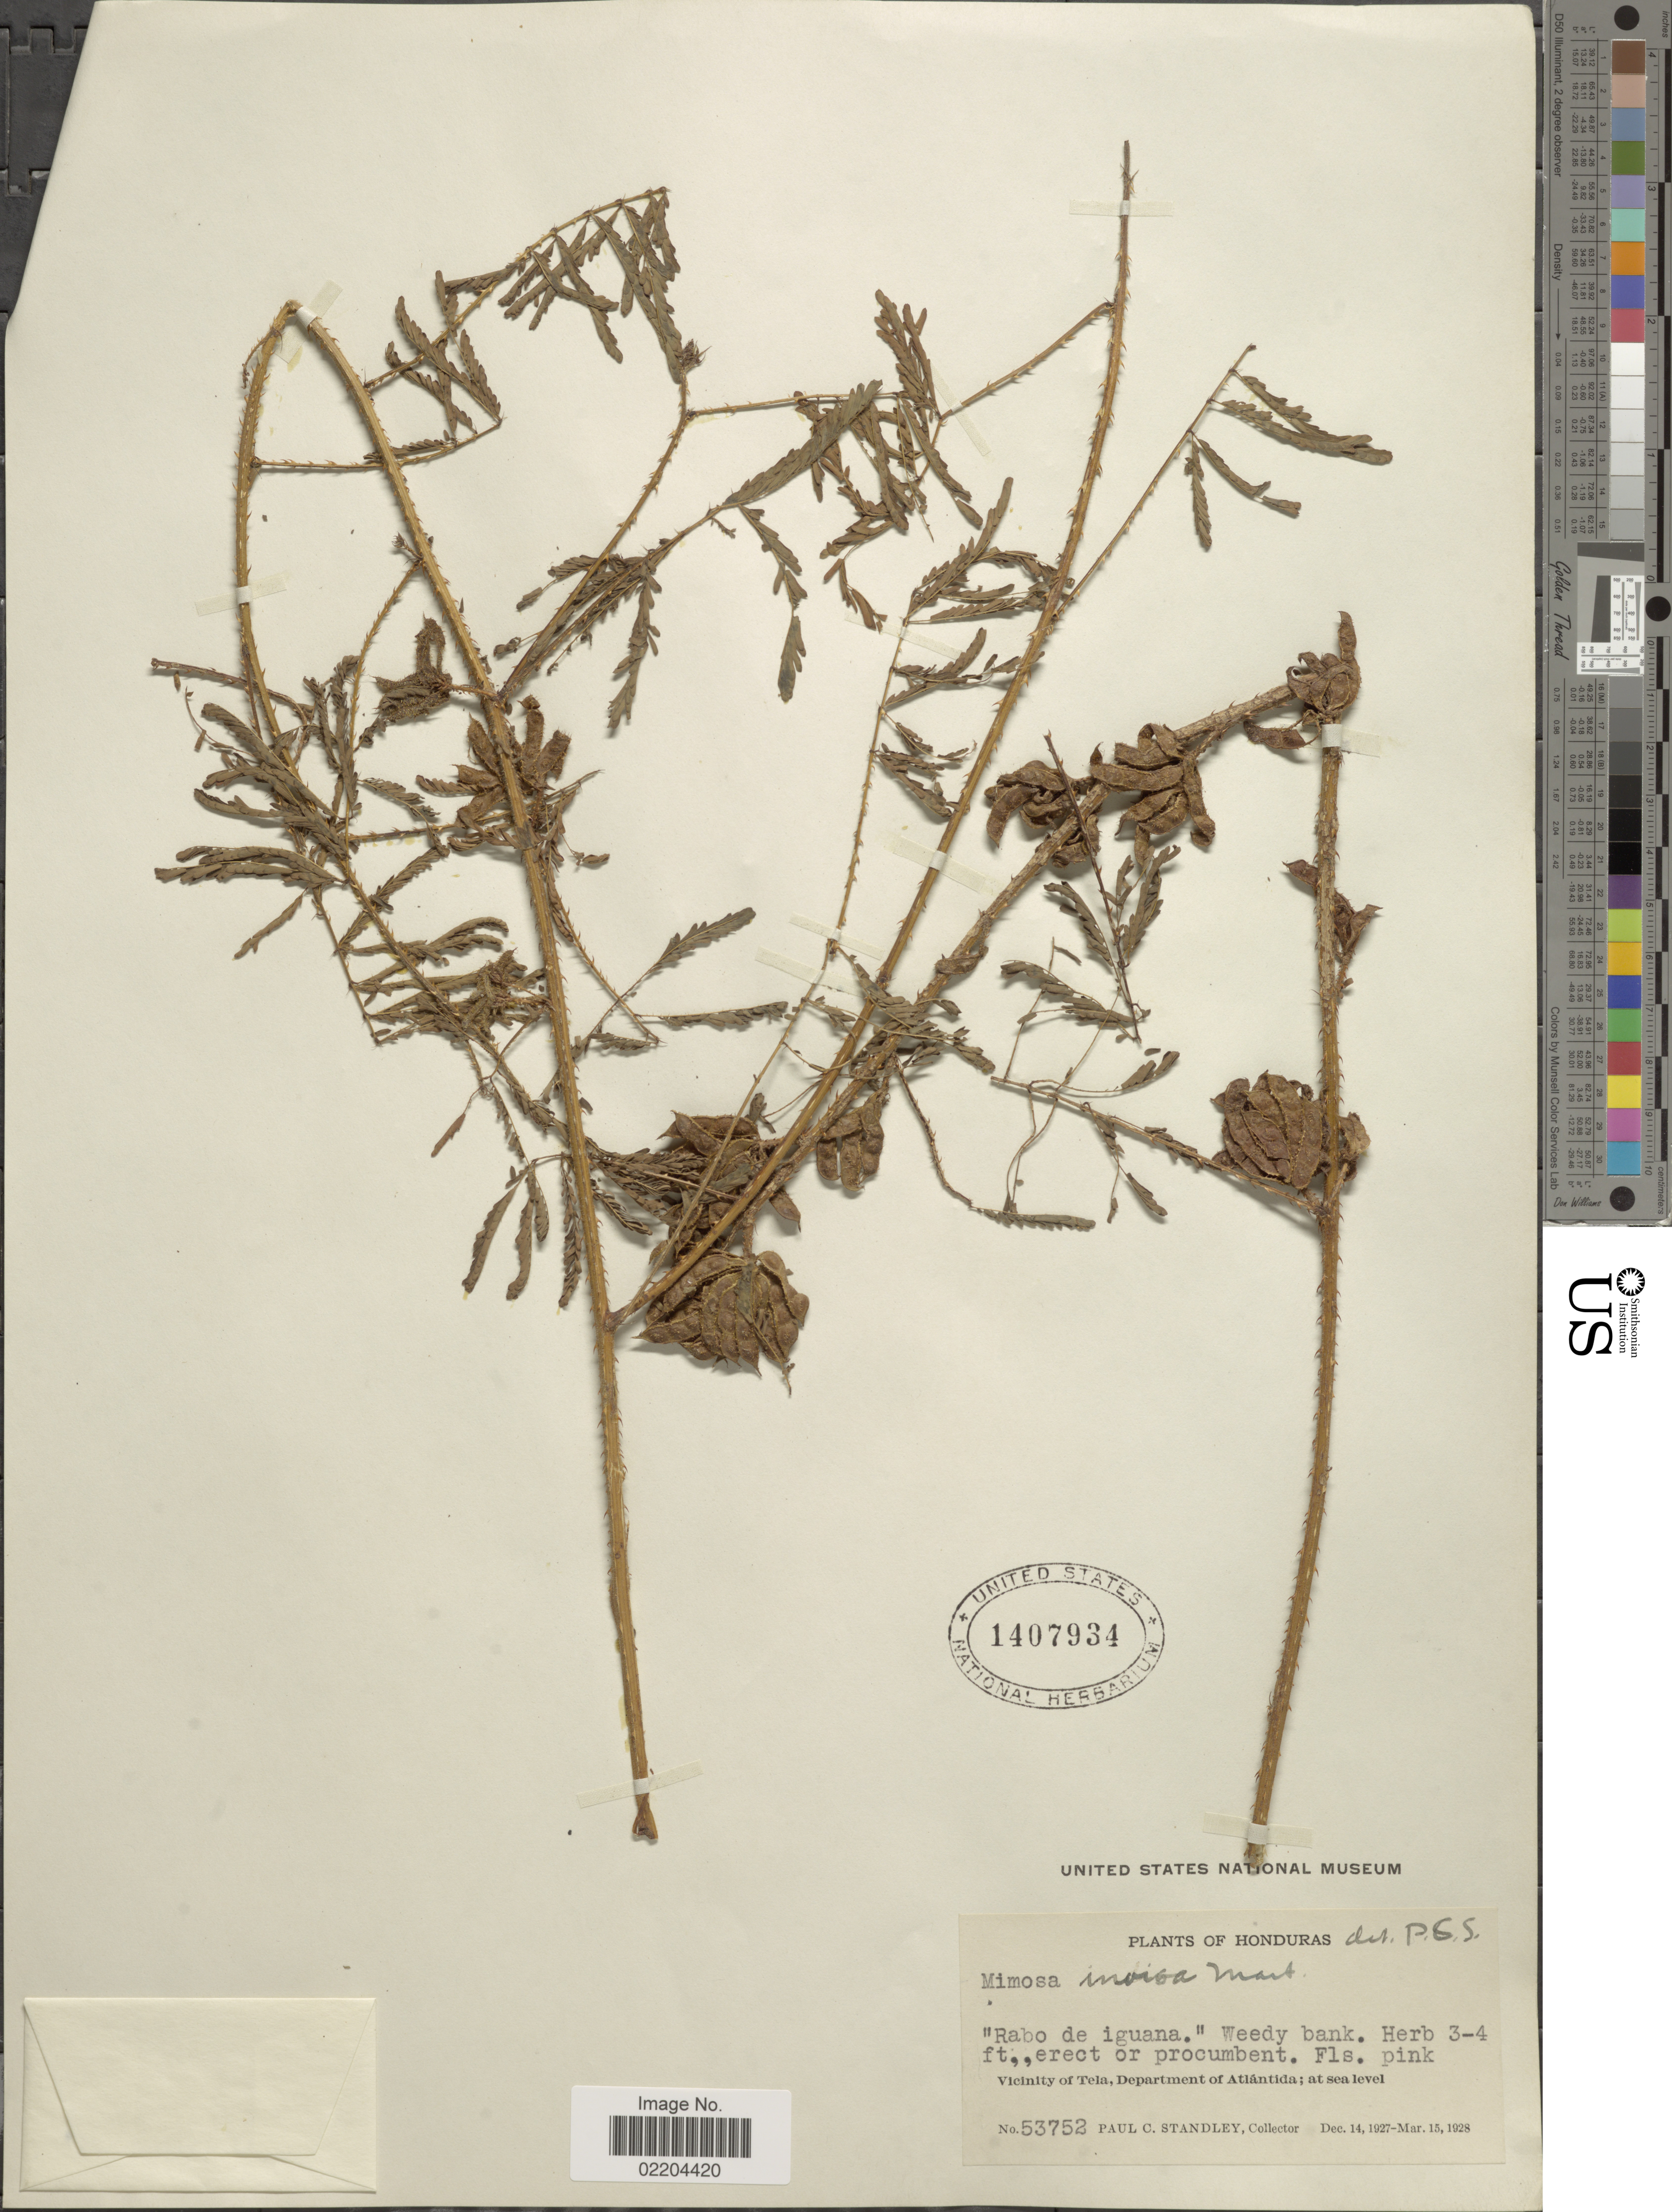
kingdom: Plantae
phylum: Tracheophyta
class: Magnoliopsida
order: Fabales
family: Fabaceae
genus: Mimosa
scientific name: Mimosa invisa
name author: Mart. ex Colla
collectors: P. C. Standley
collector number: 53752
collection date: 1927-12-14/1928-03-15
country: Honduras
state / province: Atlántida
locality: Vicinity ofTela, Department of Atlantida.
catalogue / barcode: US 1407934